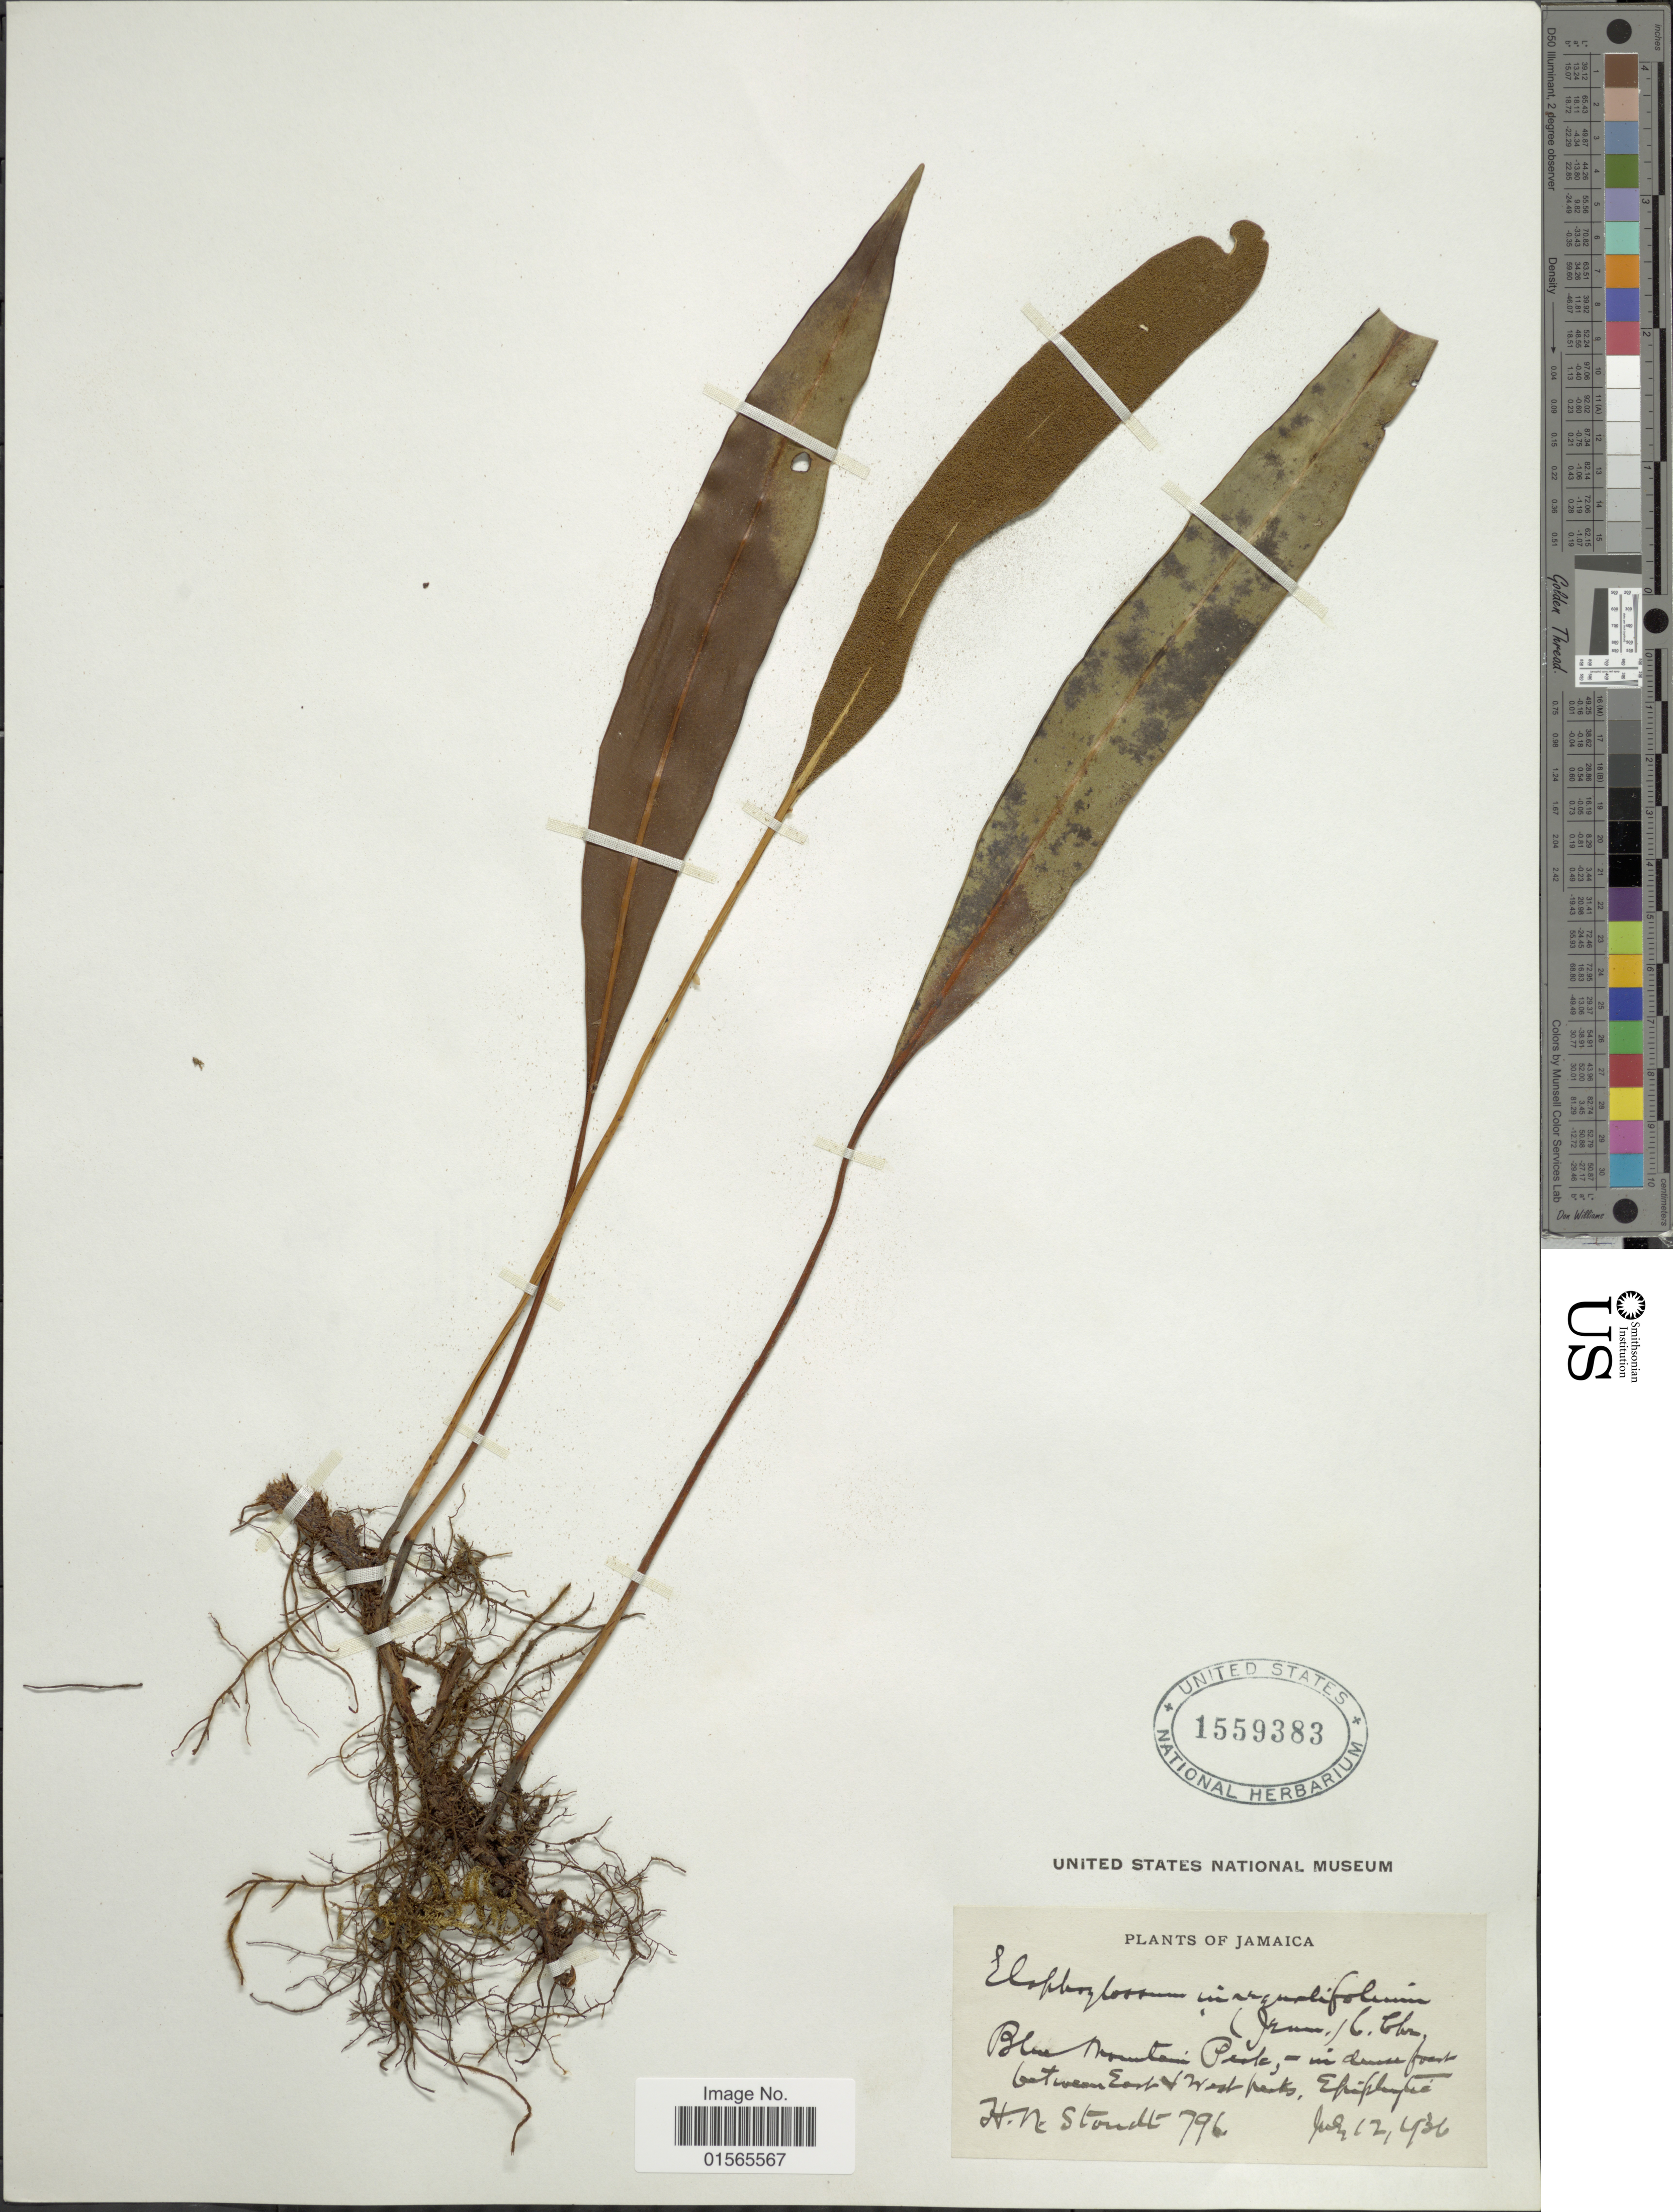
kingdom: Plantae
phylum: Tracheophyta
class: Polypodiopsida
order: Polypodiales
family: Dryopteridaceae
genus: Elaphoglossum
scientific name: Elaphoglossum inaequalifolium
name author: (Jenman) C. Chr.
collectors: H. Stoudt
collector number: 796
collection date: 1936-07-12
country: Jamaica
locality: Blue Mountain Peak, - in dense forest between East & West peaks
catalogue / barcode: US 1559383